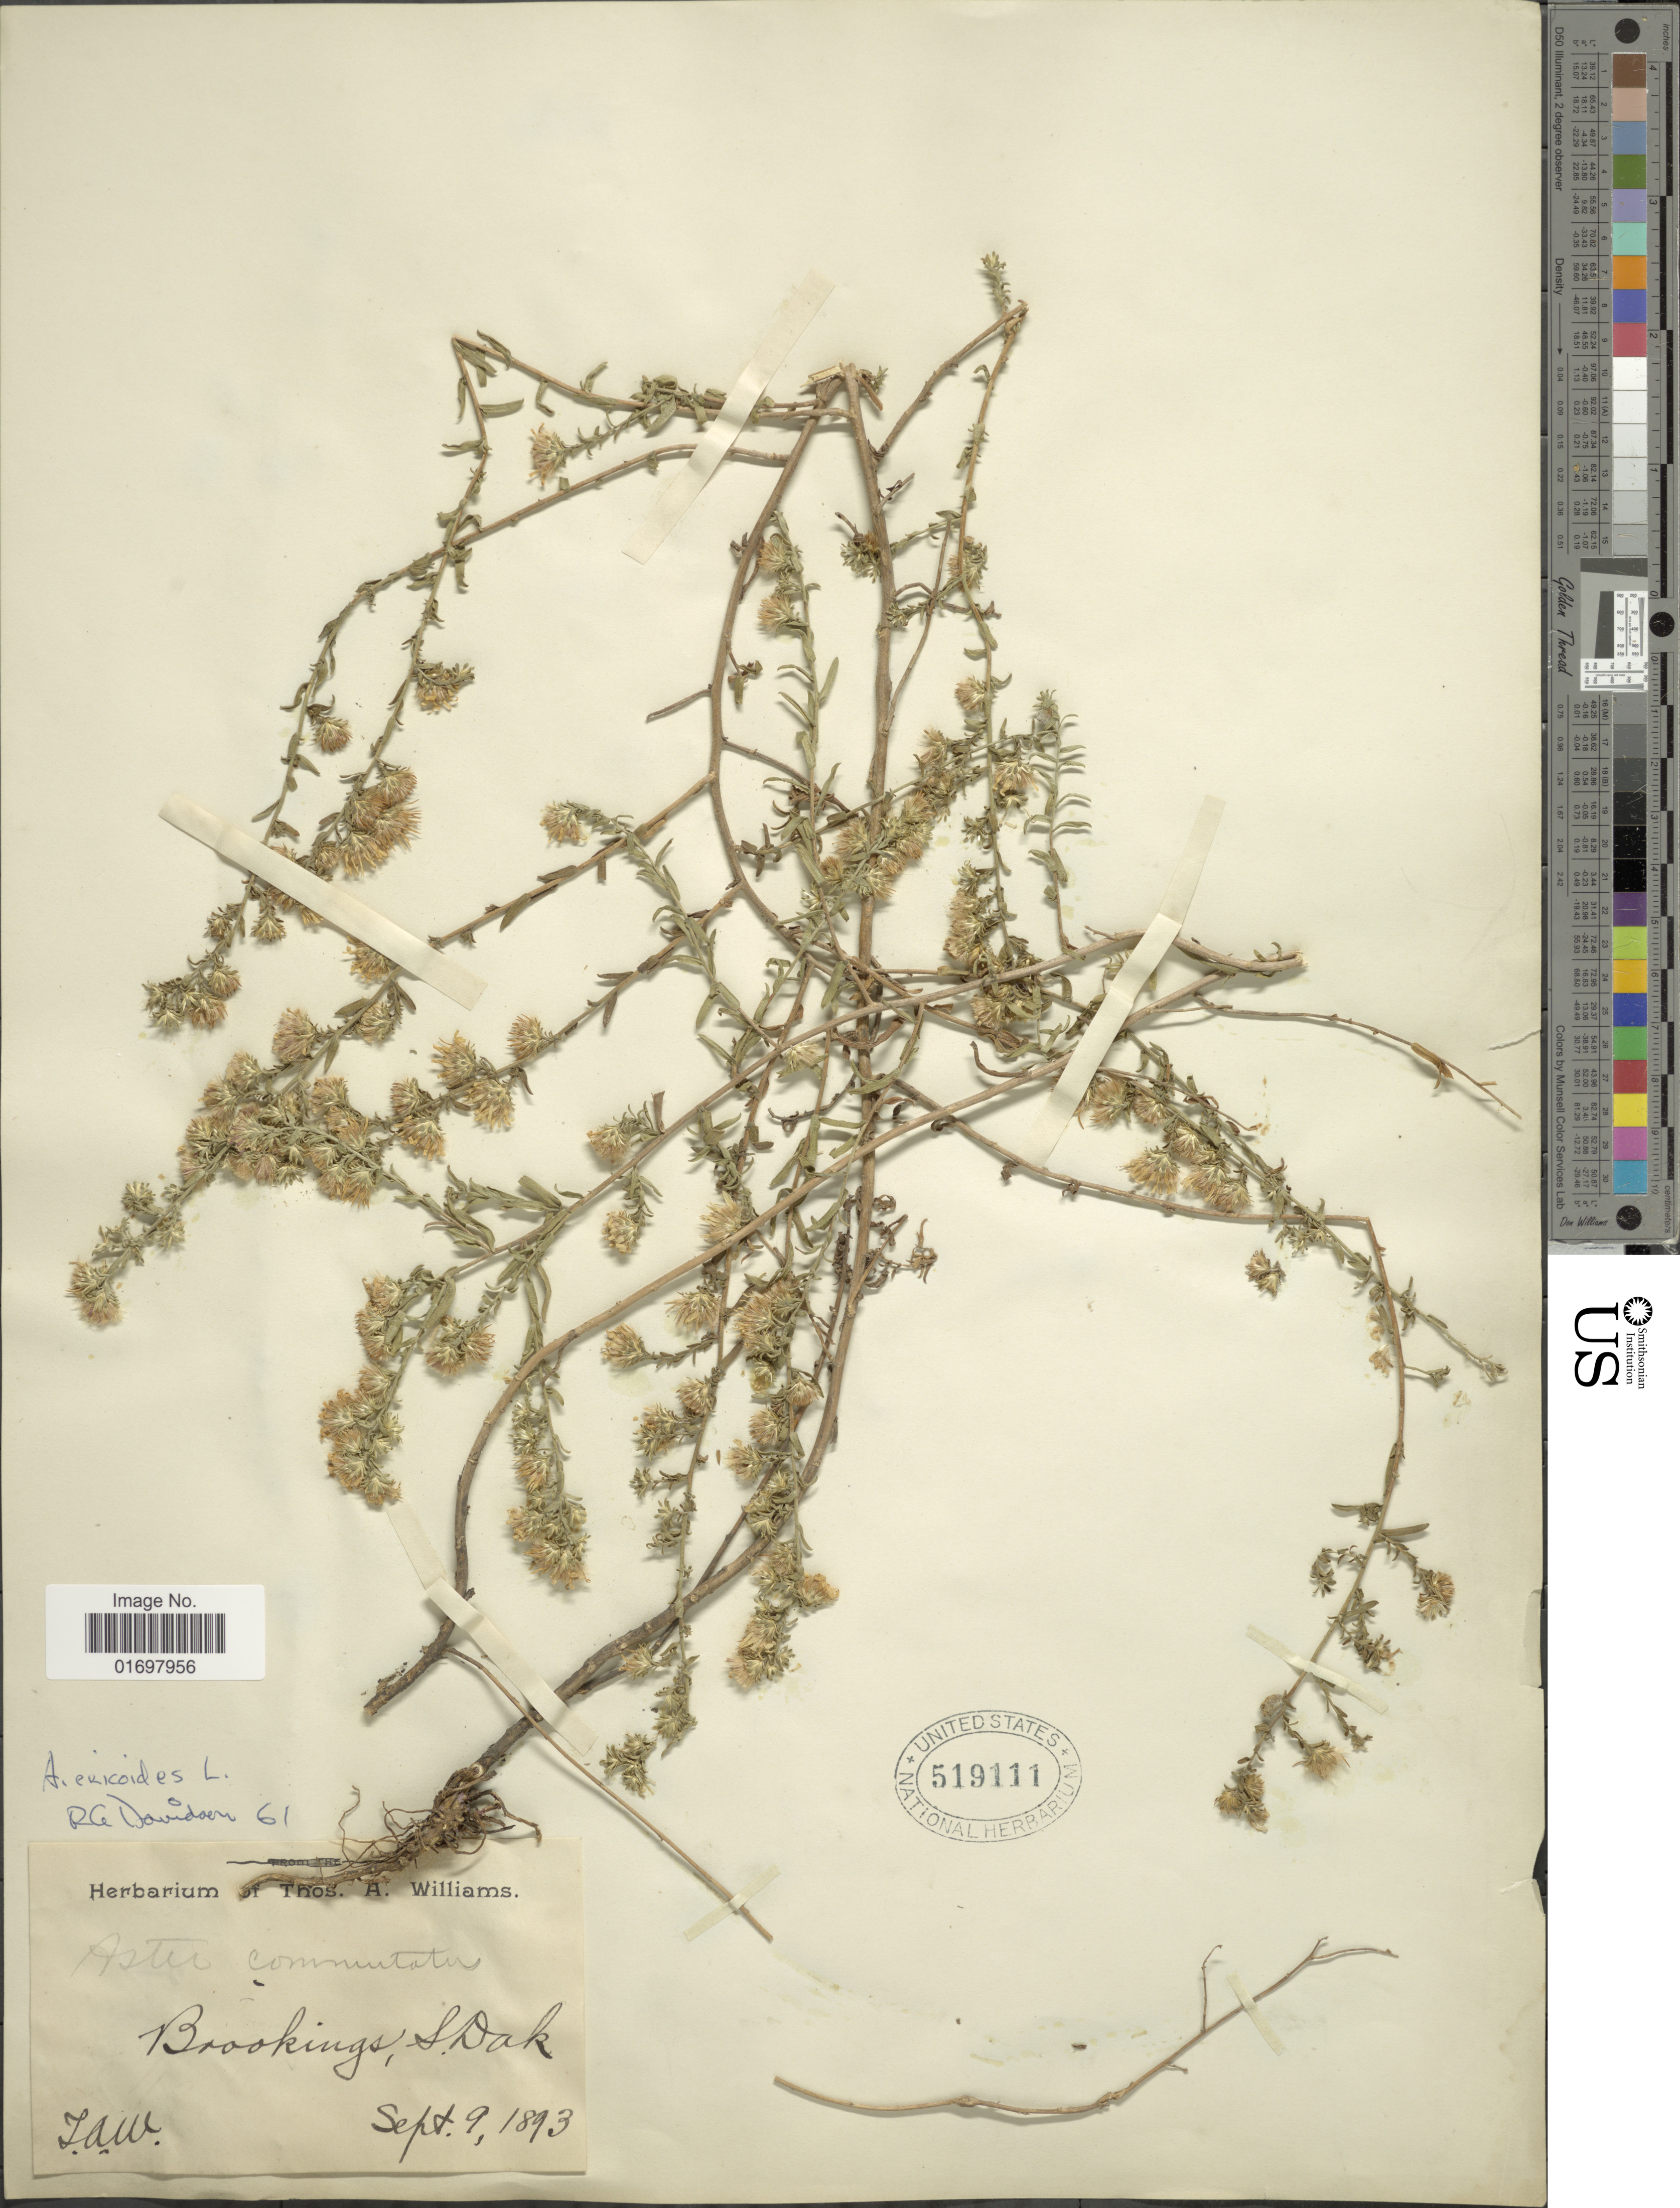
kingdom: Plantae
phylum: Tracheophyta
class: Magnoliopsida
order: Asterales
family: Asteraceae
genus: Symphyotrichum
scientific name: Symphyotrichum falcatum var. commutatum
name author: (Torr. & A. Gray) G.L. Nesom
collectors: T. A. Williams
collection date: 1893-09-09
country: United States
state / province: South Dakota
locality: Brookings,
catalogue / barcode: US 519111